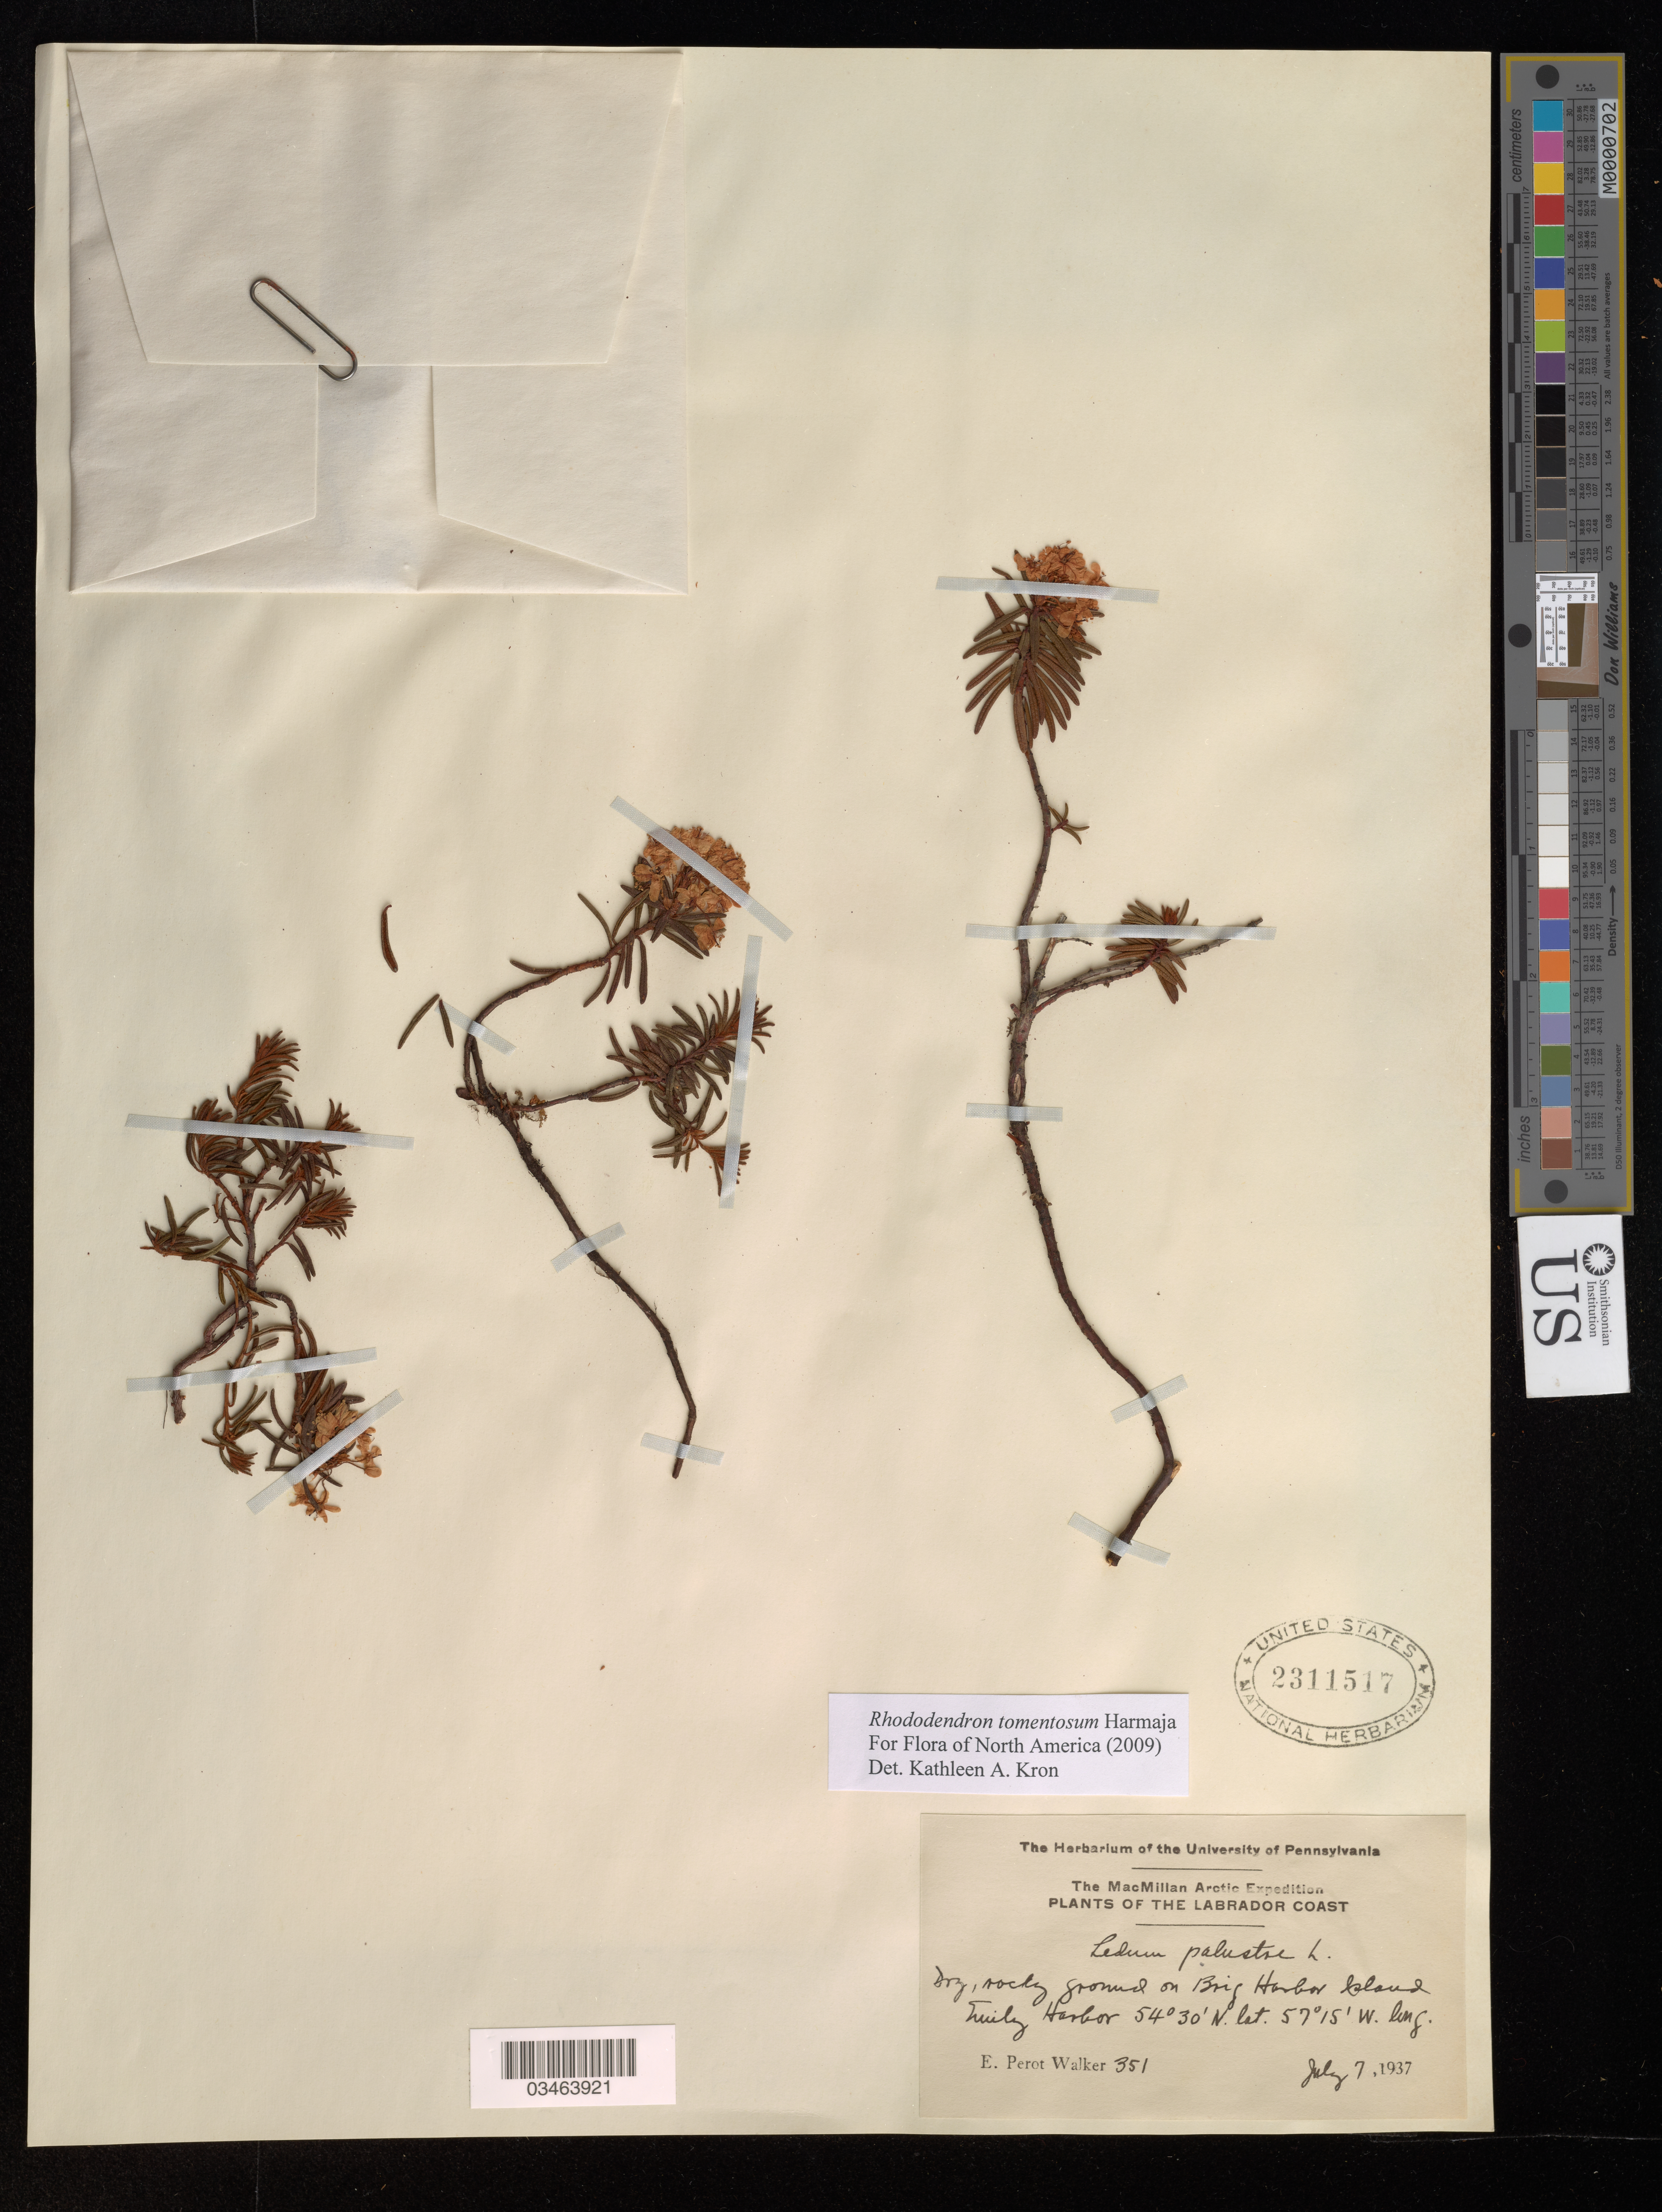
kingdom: Plantae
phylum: Tracheophyta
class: Magnoliopsida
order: Ericales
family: Ericaceae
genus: Rhododendron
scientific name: Rhododendron tomentosum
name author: Harmaja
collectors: E. Walker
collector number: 351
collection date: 1937-07-07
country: Canada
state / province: Newfoundland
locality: The MacMillan Arctic Expedition. The Labrador Coast. Dry, rocky grounds on Big Harbor Island, Tuiley* Harbor.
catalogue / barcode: US 2311517